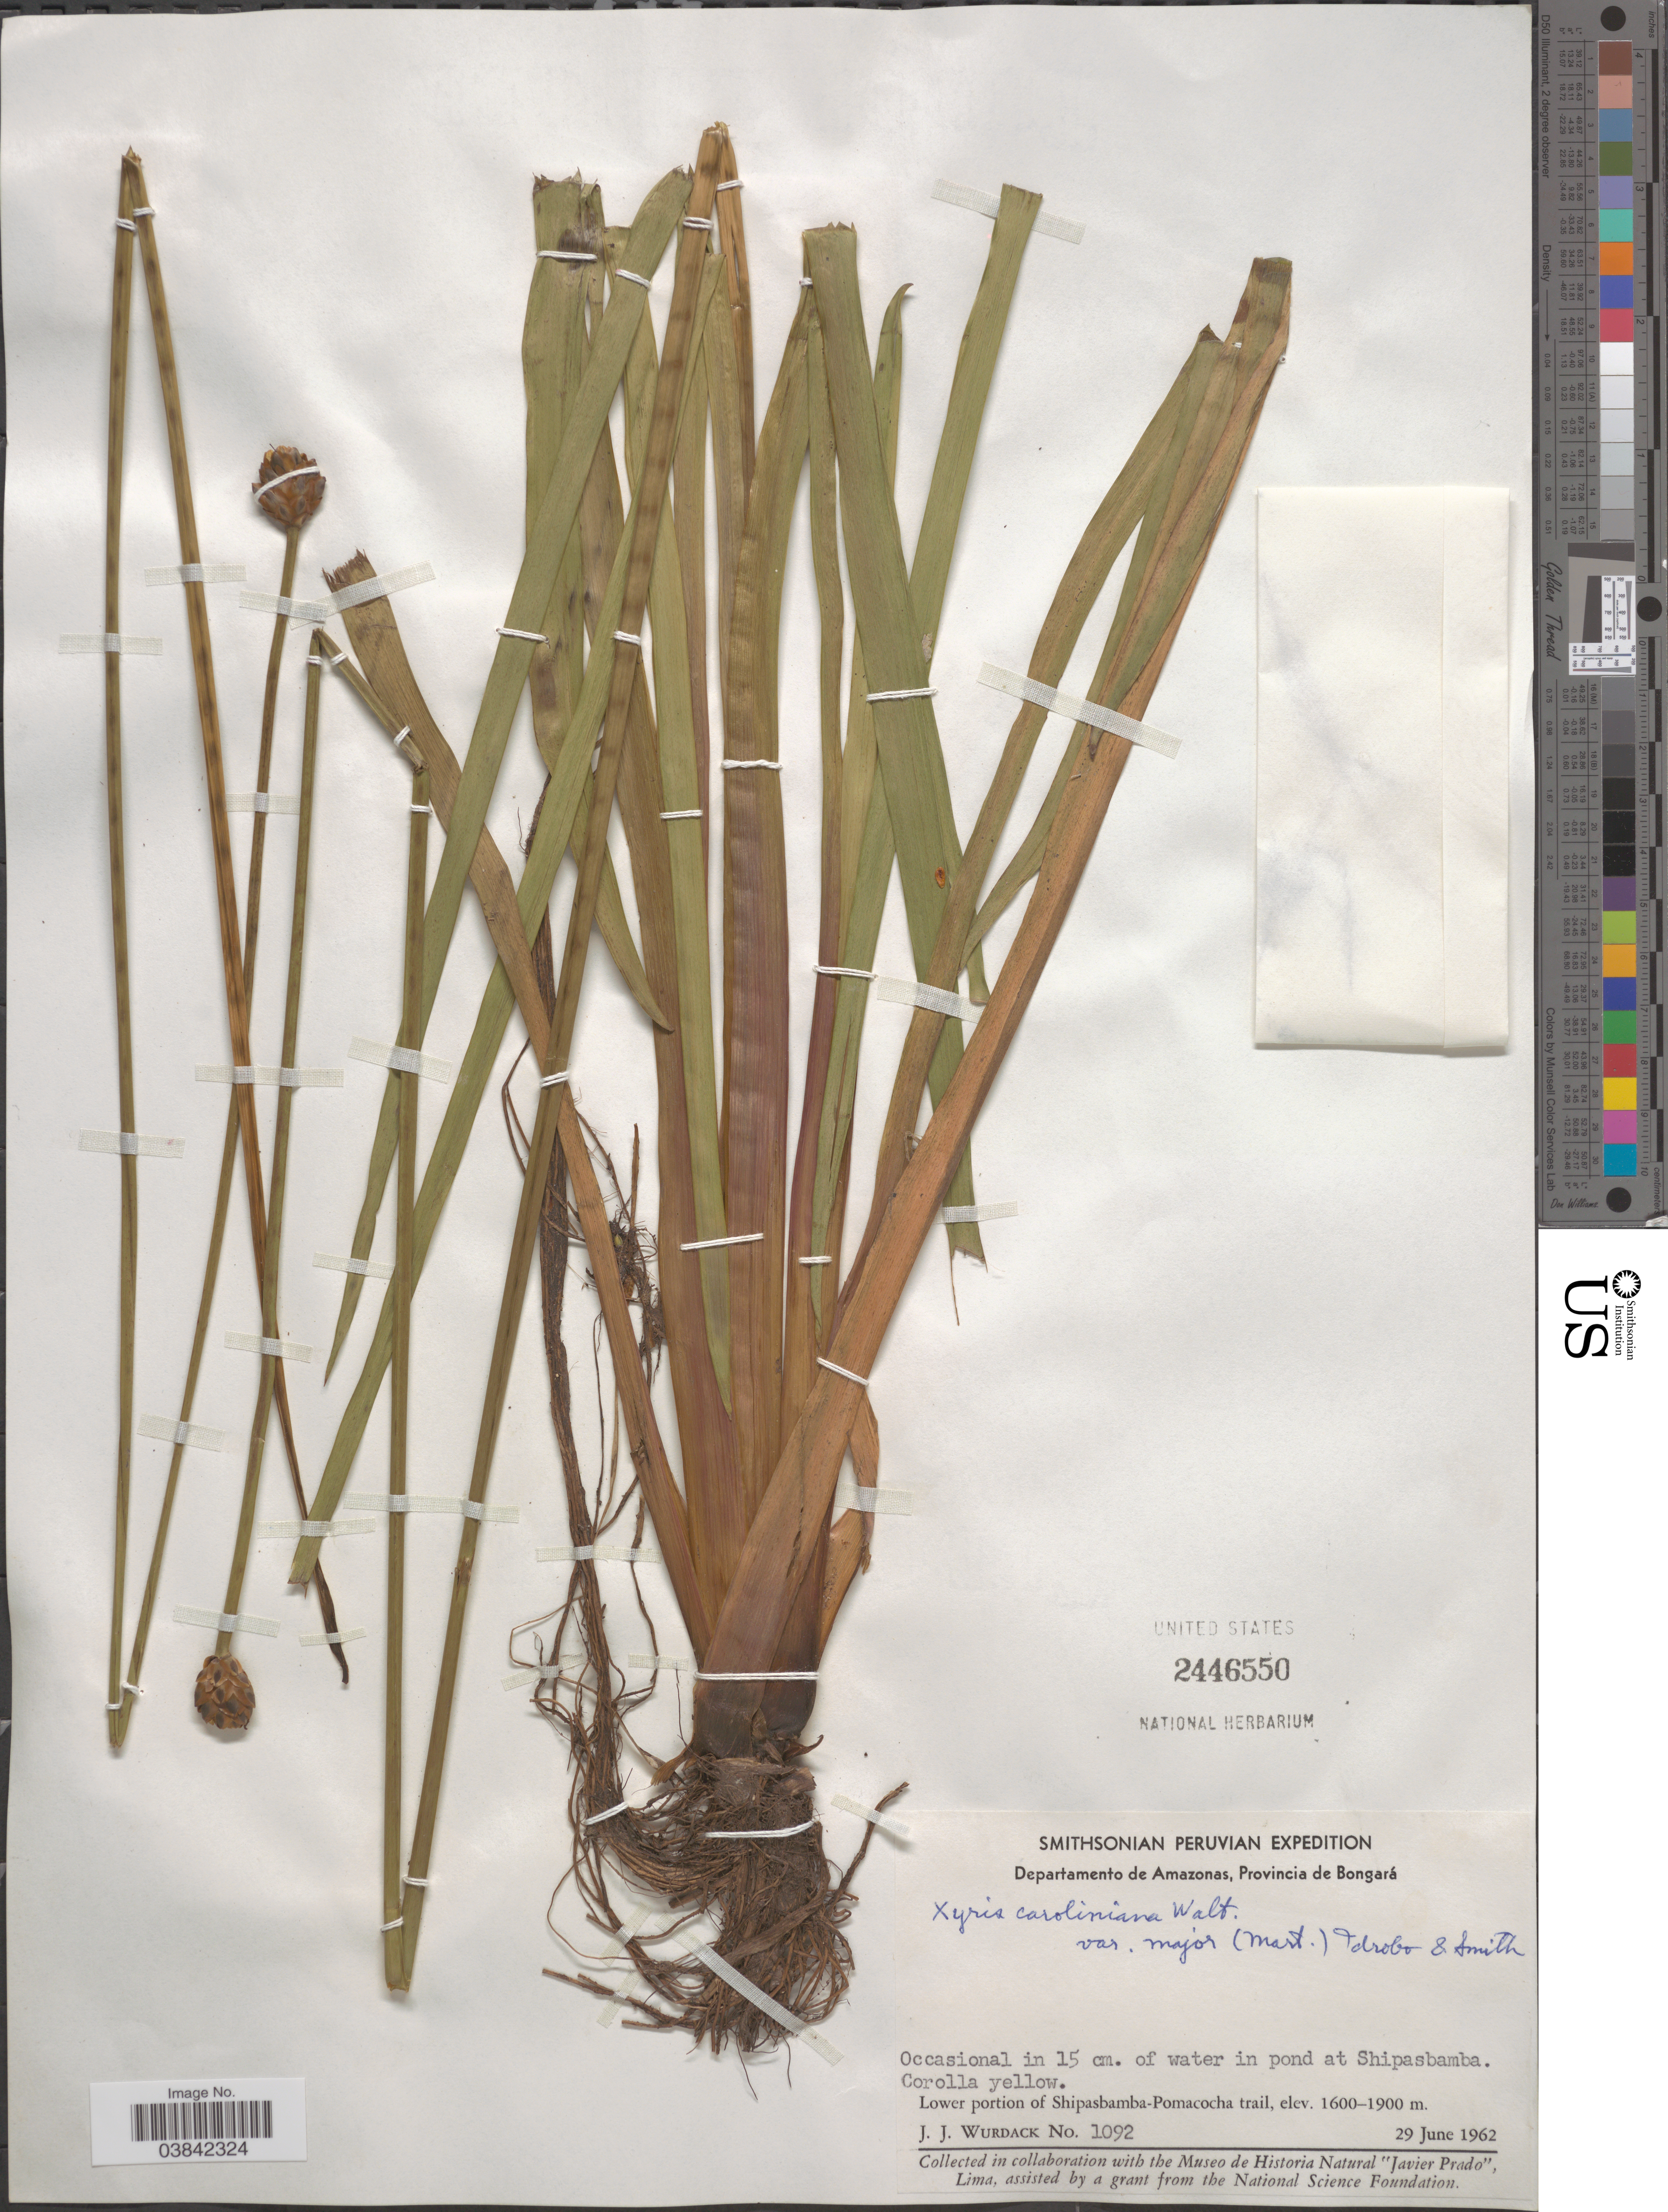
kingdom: Plantae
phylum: Tracheophyta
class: Liliopsida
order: Poales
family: Xyridaceae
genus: Xyris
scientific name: Xyris laxifolia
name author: Mart.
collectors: J. J. Wurdack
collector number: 1092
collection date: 1962-06-29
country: Peru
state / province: Amazonas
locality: Departamento de Amazonas, Provincia de Bongará. In pond at Shipasbamba. Lower portion of Shipasbamba-Pomacocha trail.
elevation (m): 1600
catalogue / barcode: US 2446550